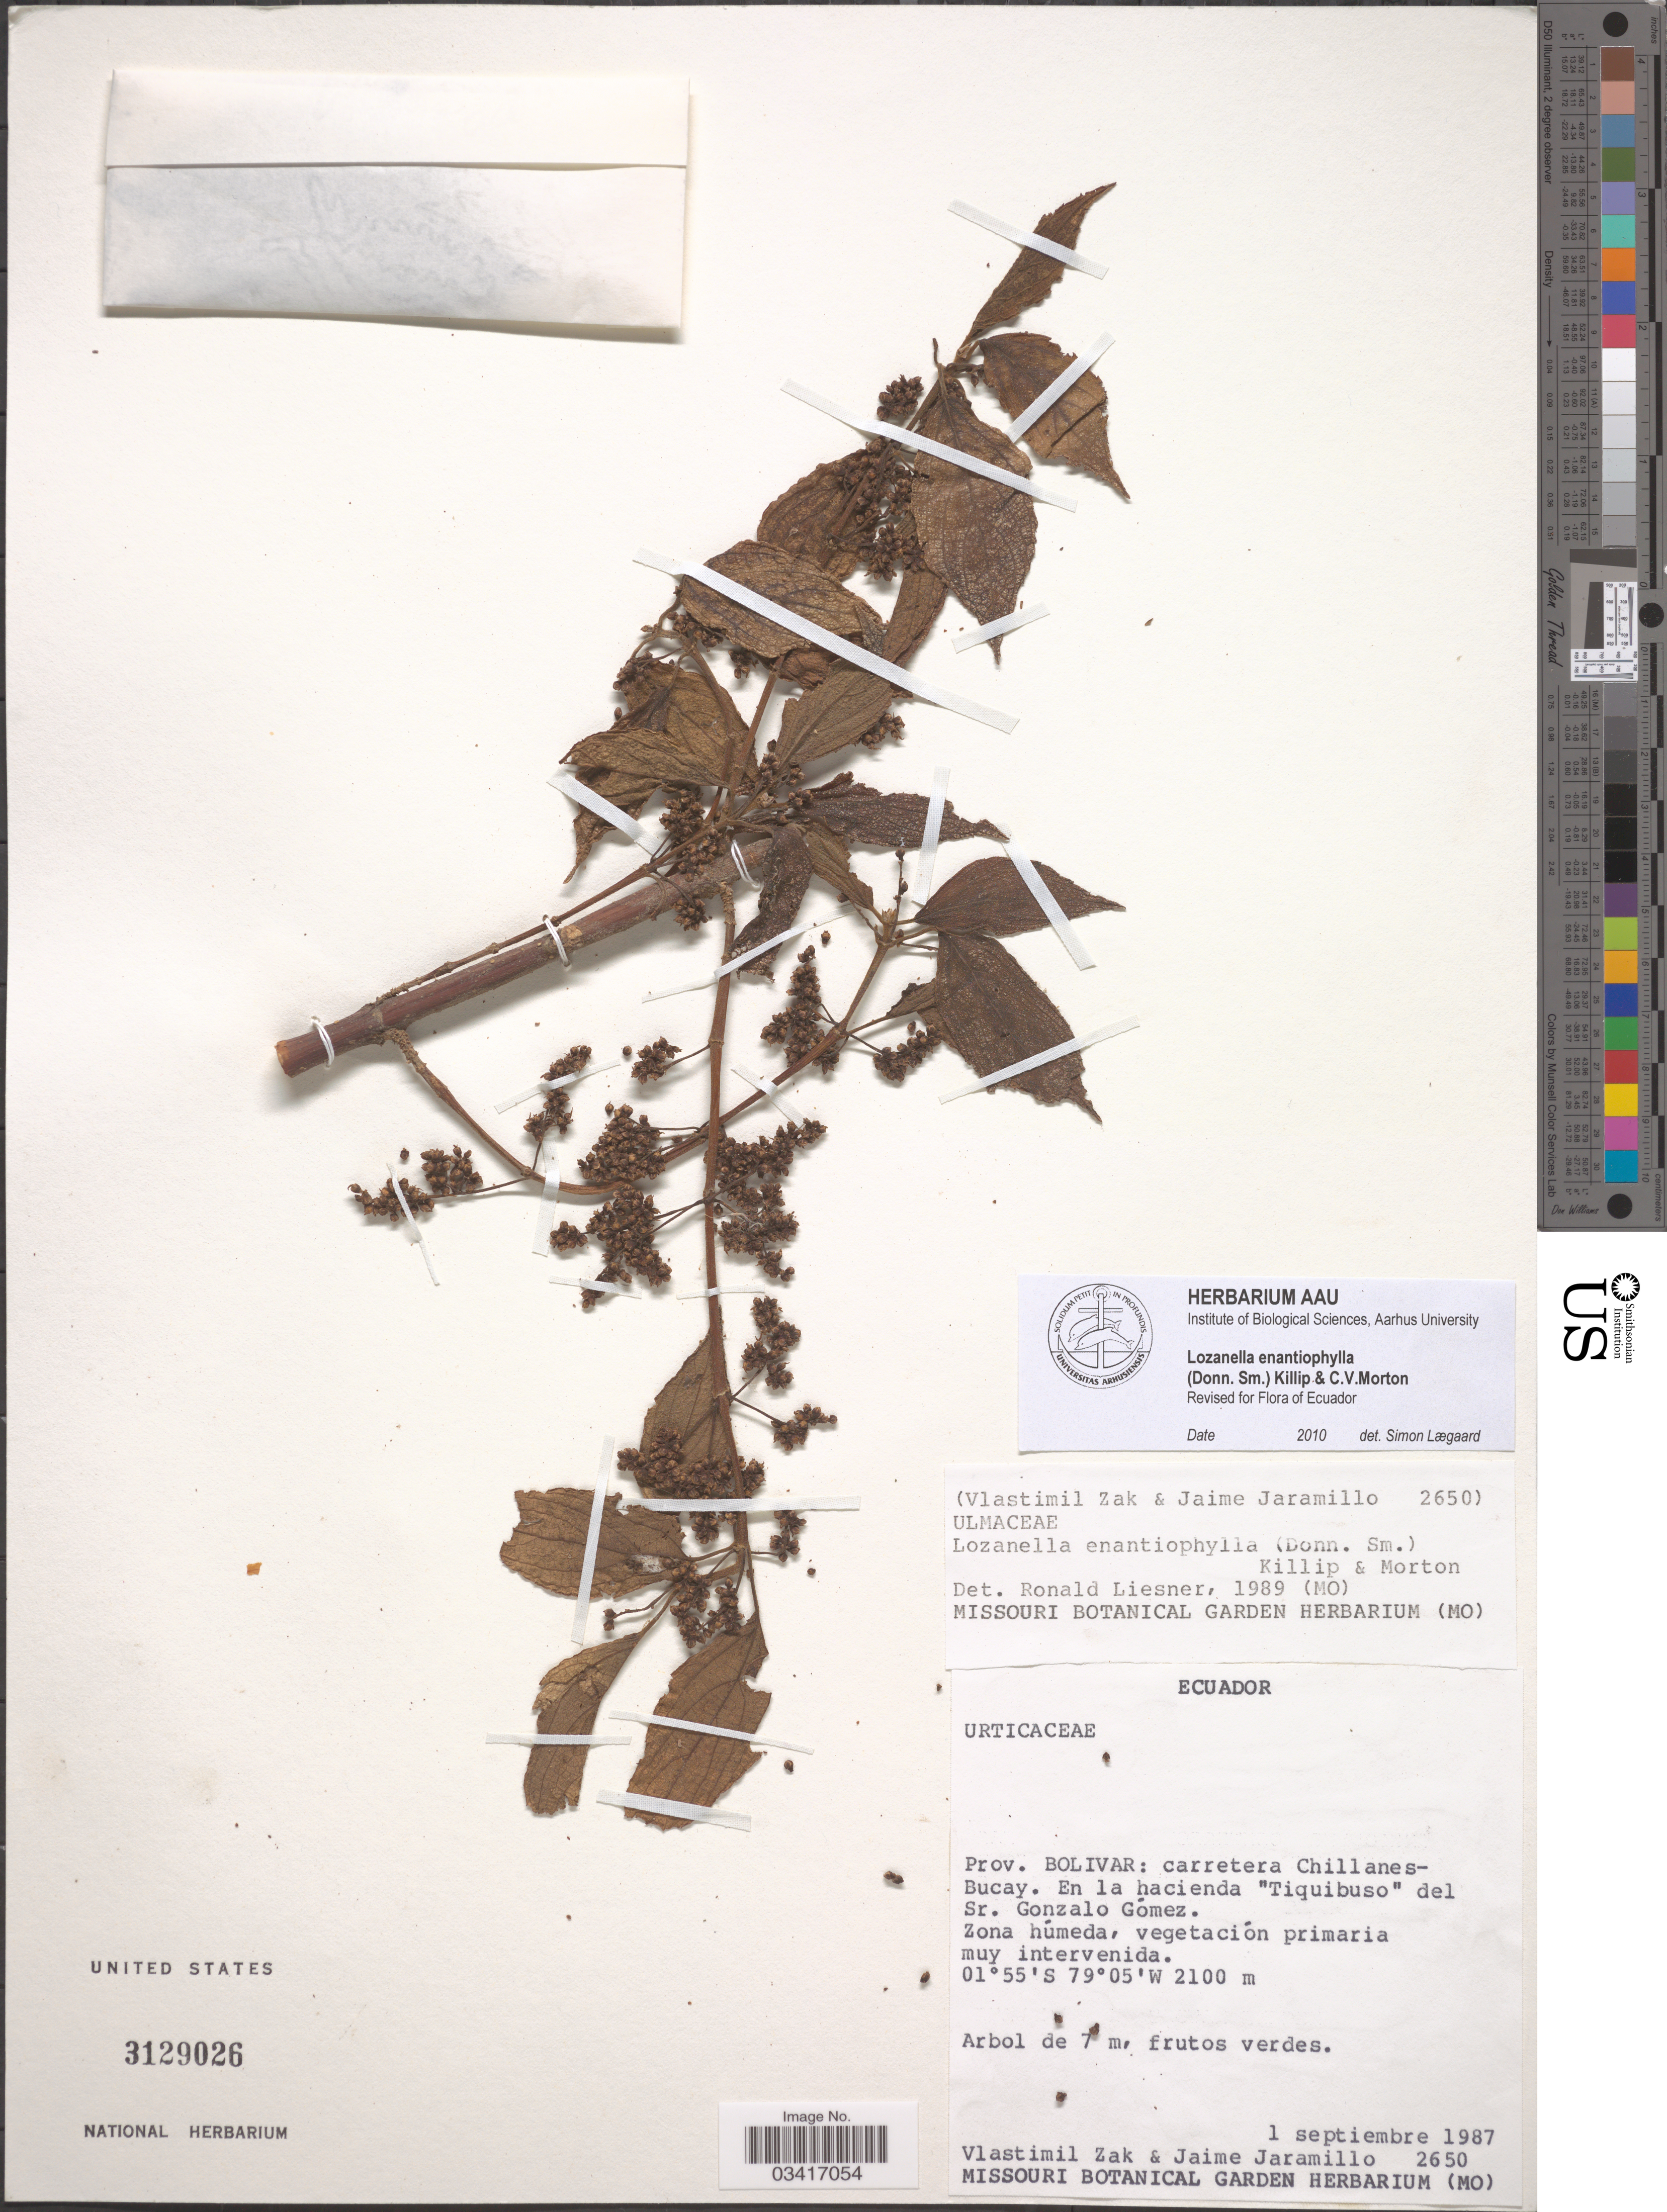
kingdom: Plantae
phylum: Tracheophyta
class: Magnoliopsida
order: Rosales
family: Cannabaceae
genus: Lozanella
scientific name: Lozanella enantiophylla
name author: (Donn. Sm.) Killip & C.V. Morton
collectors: V. Zak & J. Jaramillo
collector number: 2650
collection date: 1987-09-01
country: Ecuador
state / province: Bolívar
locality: Carretera Chillanes-Bucay. En la hacienda "Tiquibuso" del Sr. Gonzalo Gómez.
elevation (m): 2100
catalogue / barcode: US 3129026